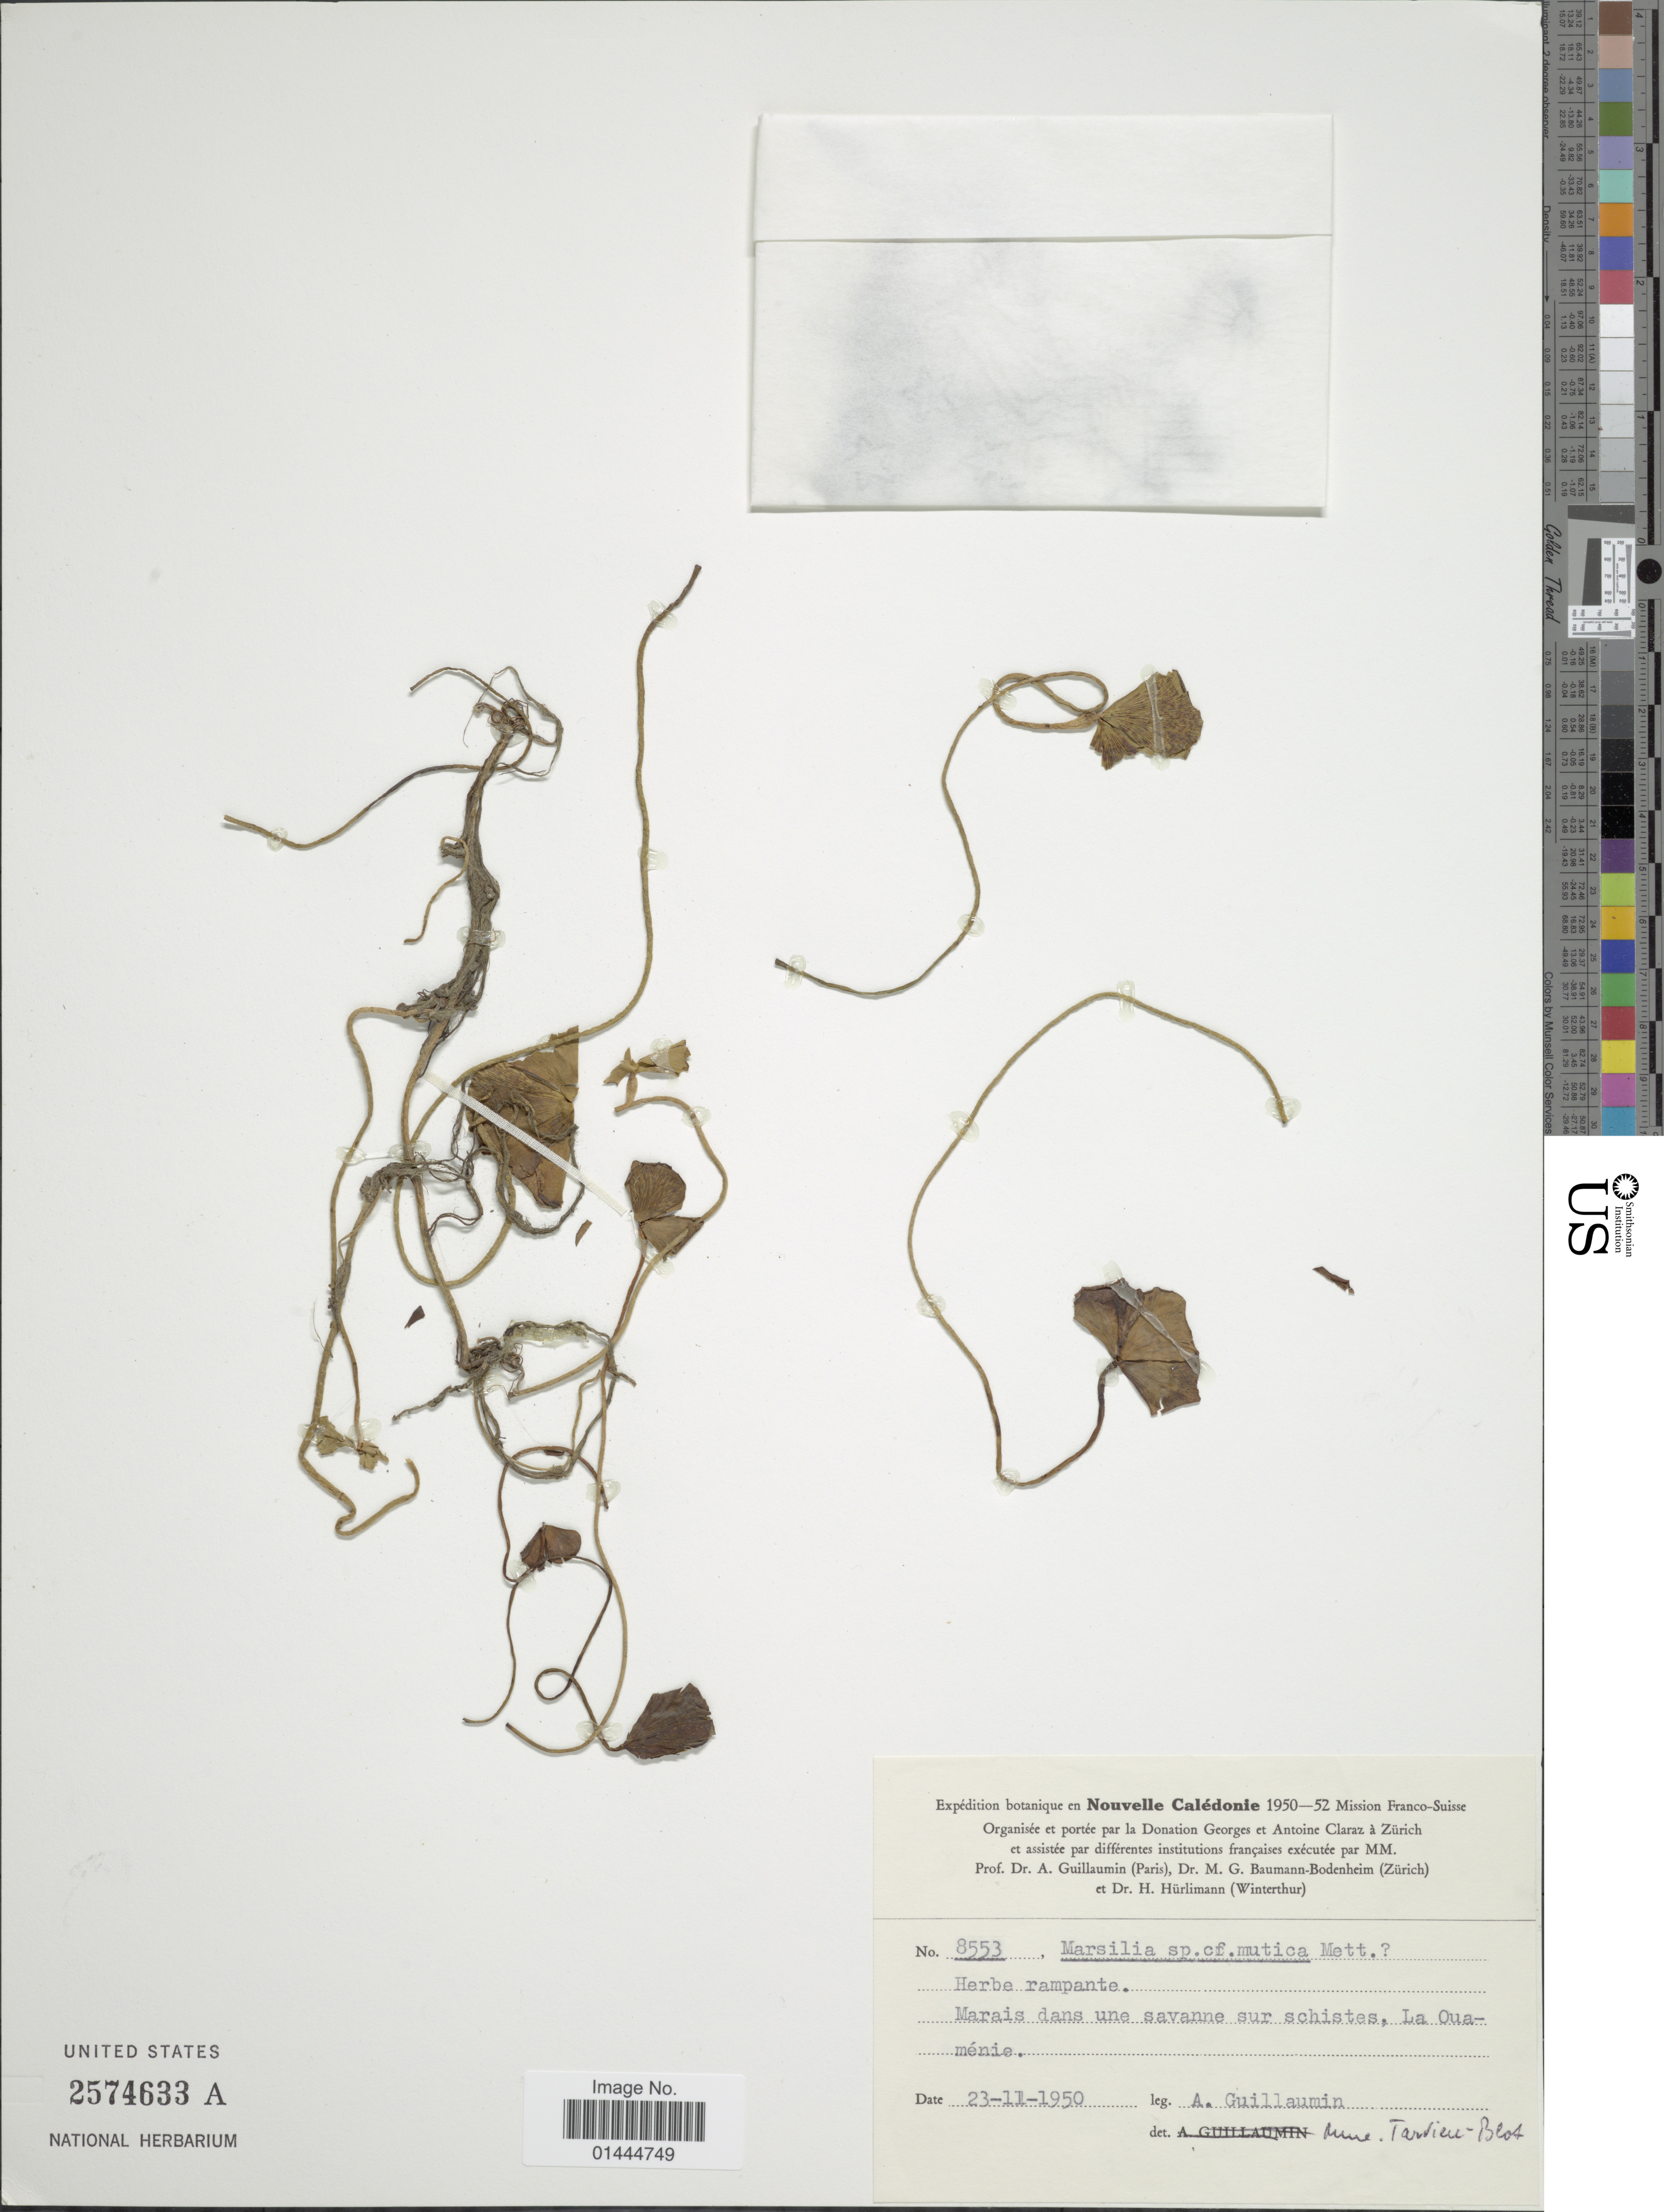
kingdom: Plantae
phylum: Tracheophyta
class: Polypodiopsida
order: Salviniales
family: Marsileaceae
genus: Marsilea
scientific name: Marsilea mutica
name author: Mett.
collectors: A. Guillaumin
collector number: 8553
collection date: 1950-11-23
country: New Caledonia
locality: Nouvelle Caledonie, Marais dans une savanne sur schistes, La Ouamenie.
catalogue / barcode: US 2574633A